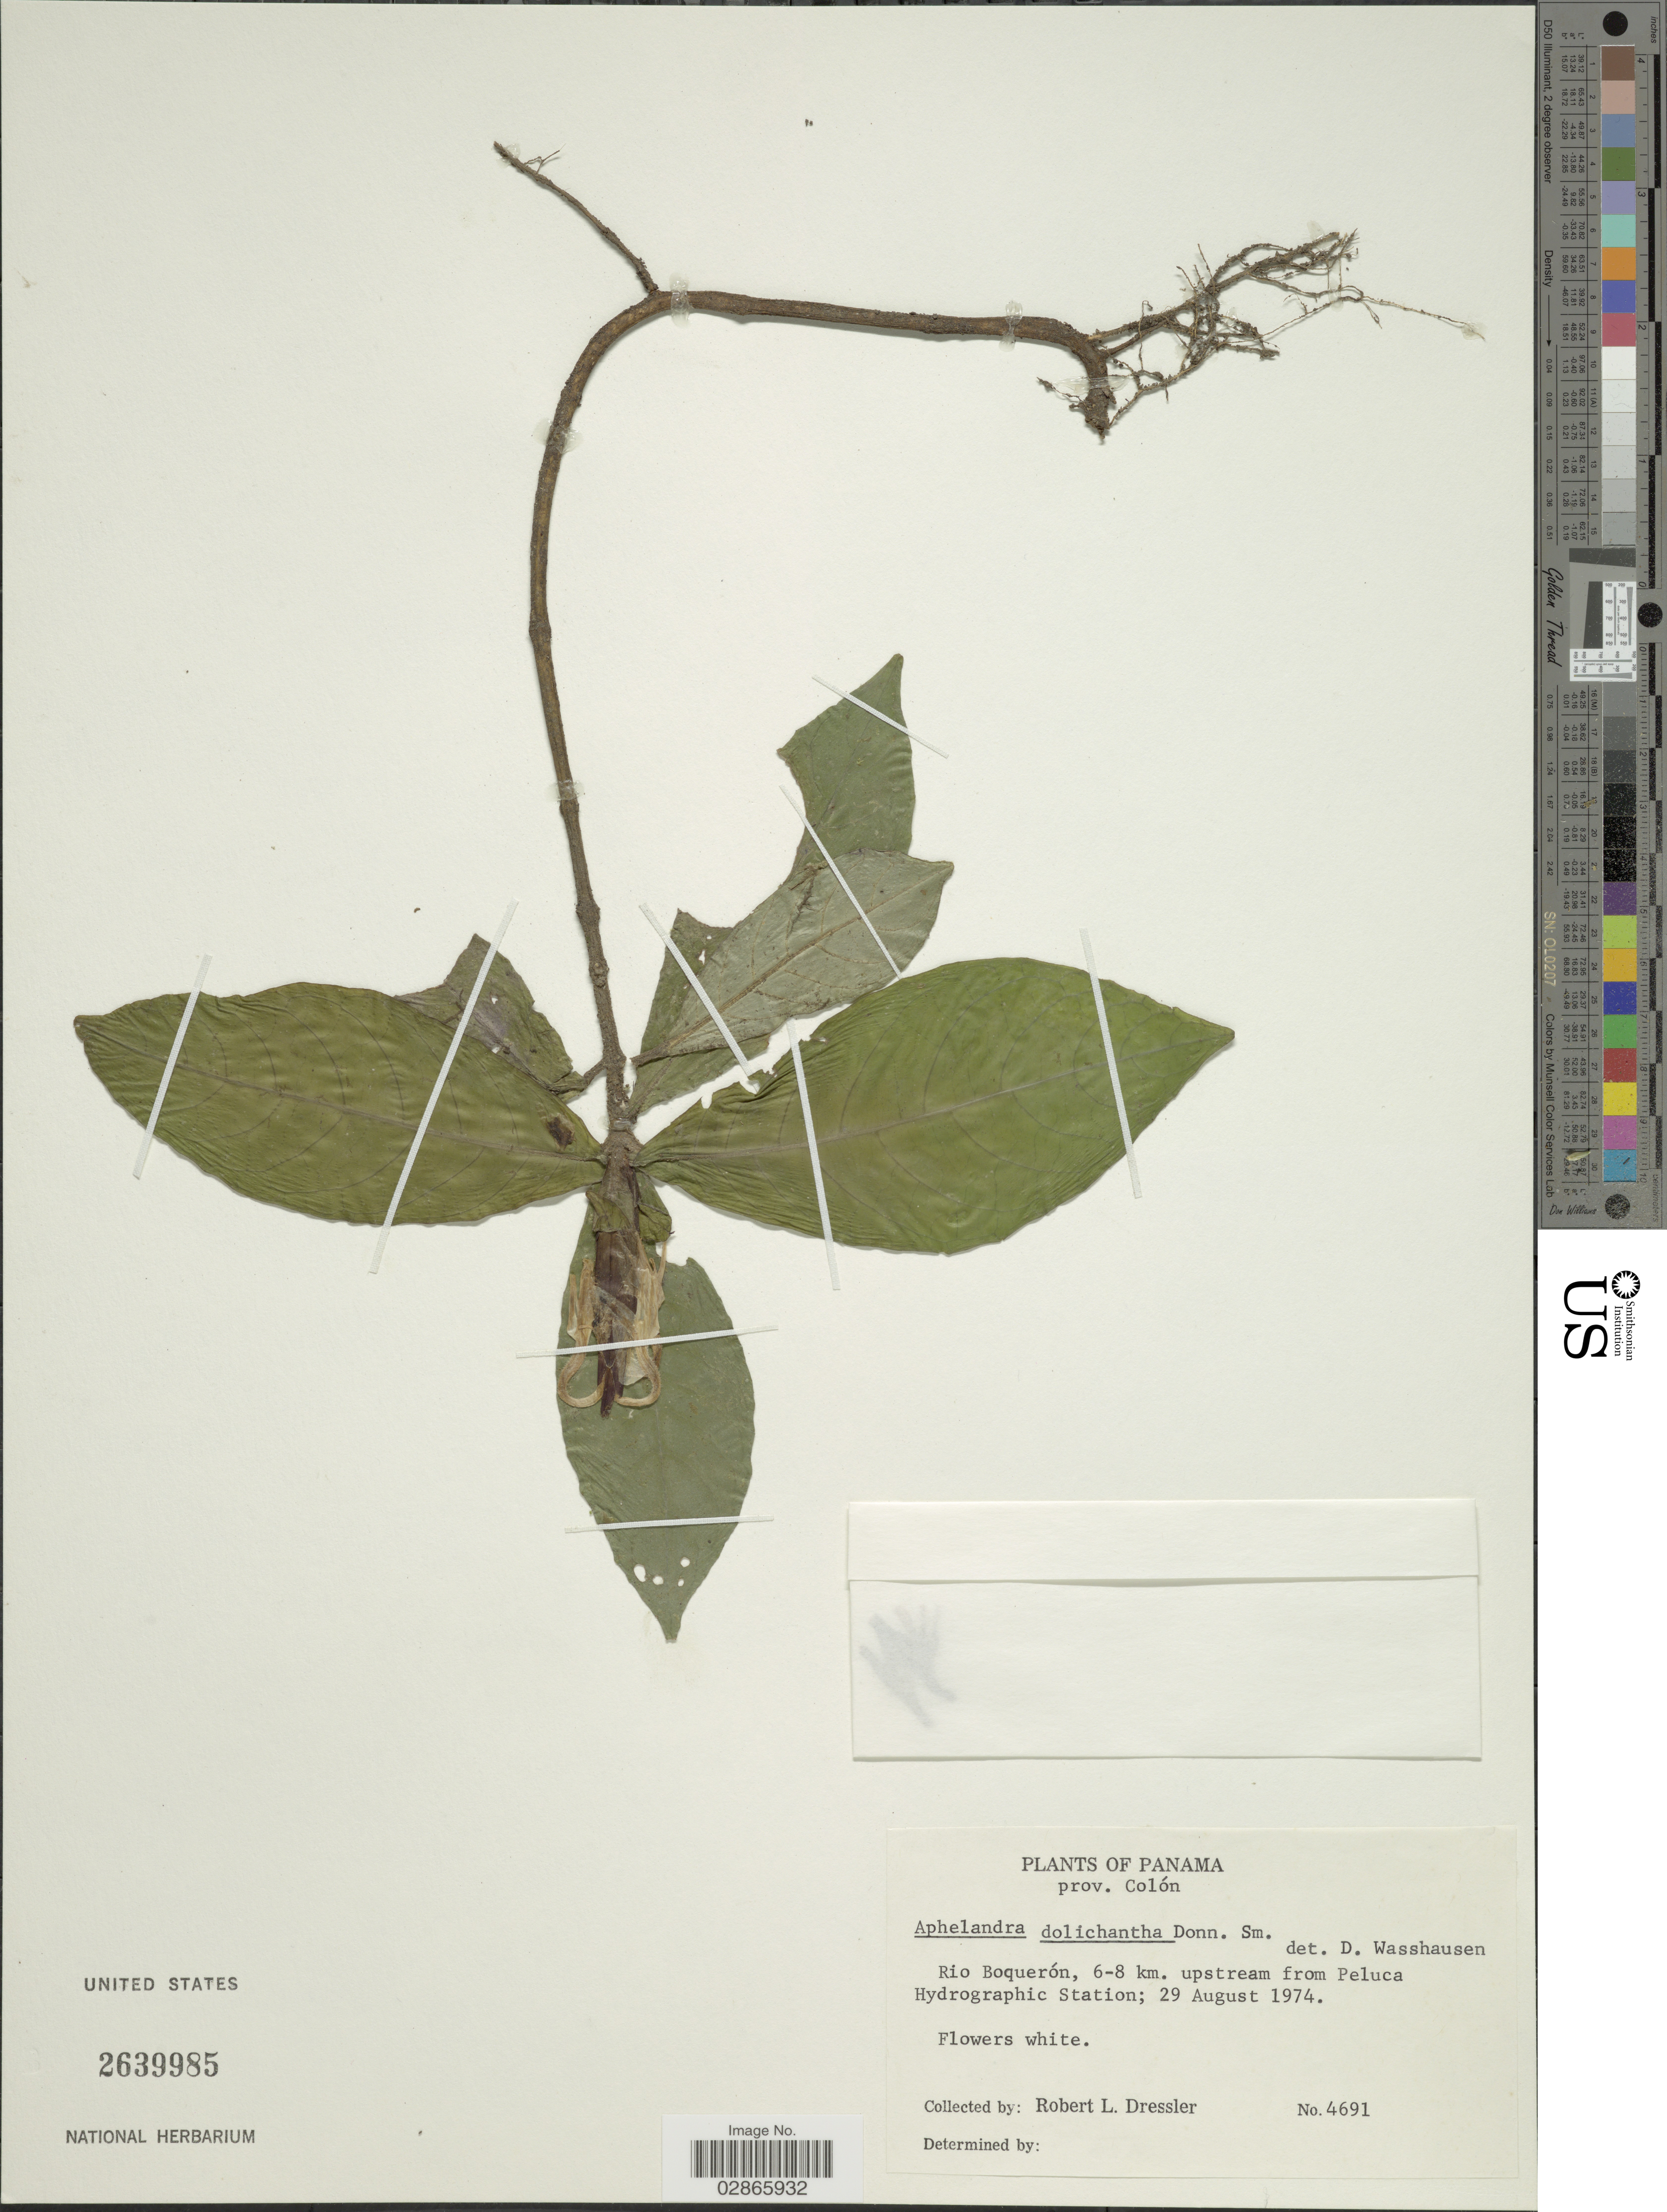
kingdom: Plantae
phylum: Tracheophyta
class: Magnoliopsida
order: Lamiales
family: Acanthaceae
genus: Aphelandra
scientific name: Aphelandra dolichantha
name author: Donn. Sm.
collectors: R. Dressler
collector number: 4691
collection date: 1974-08-29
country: Panama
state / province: Colón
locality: Rio Boquerón, 6-8 km. upstream from Peluca Hydrographic Station.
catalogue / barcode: US 2639985